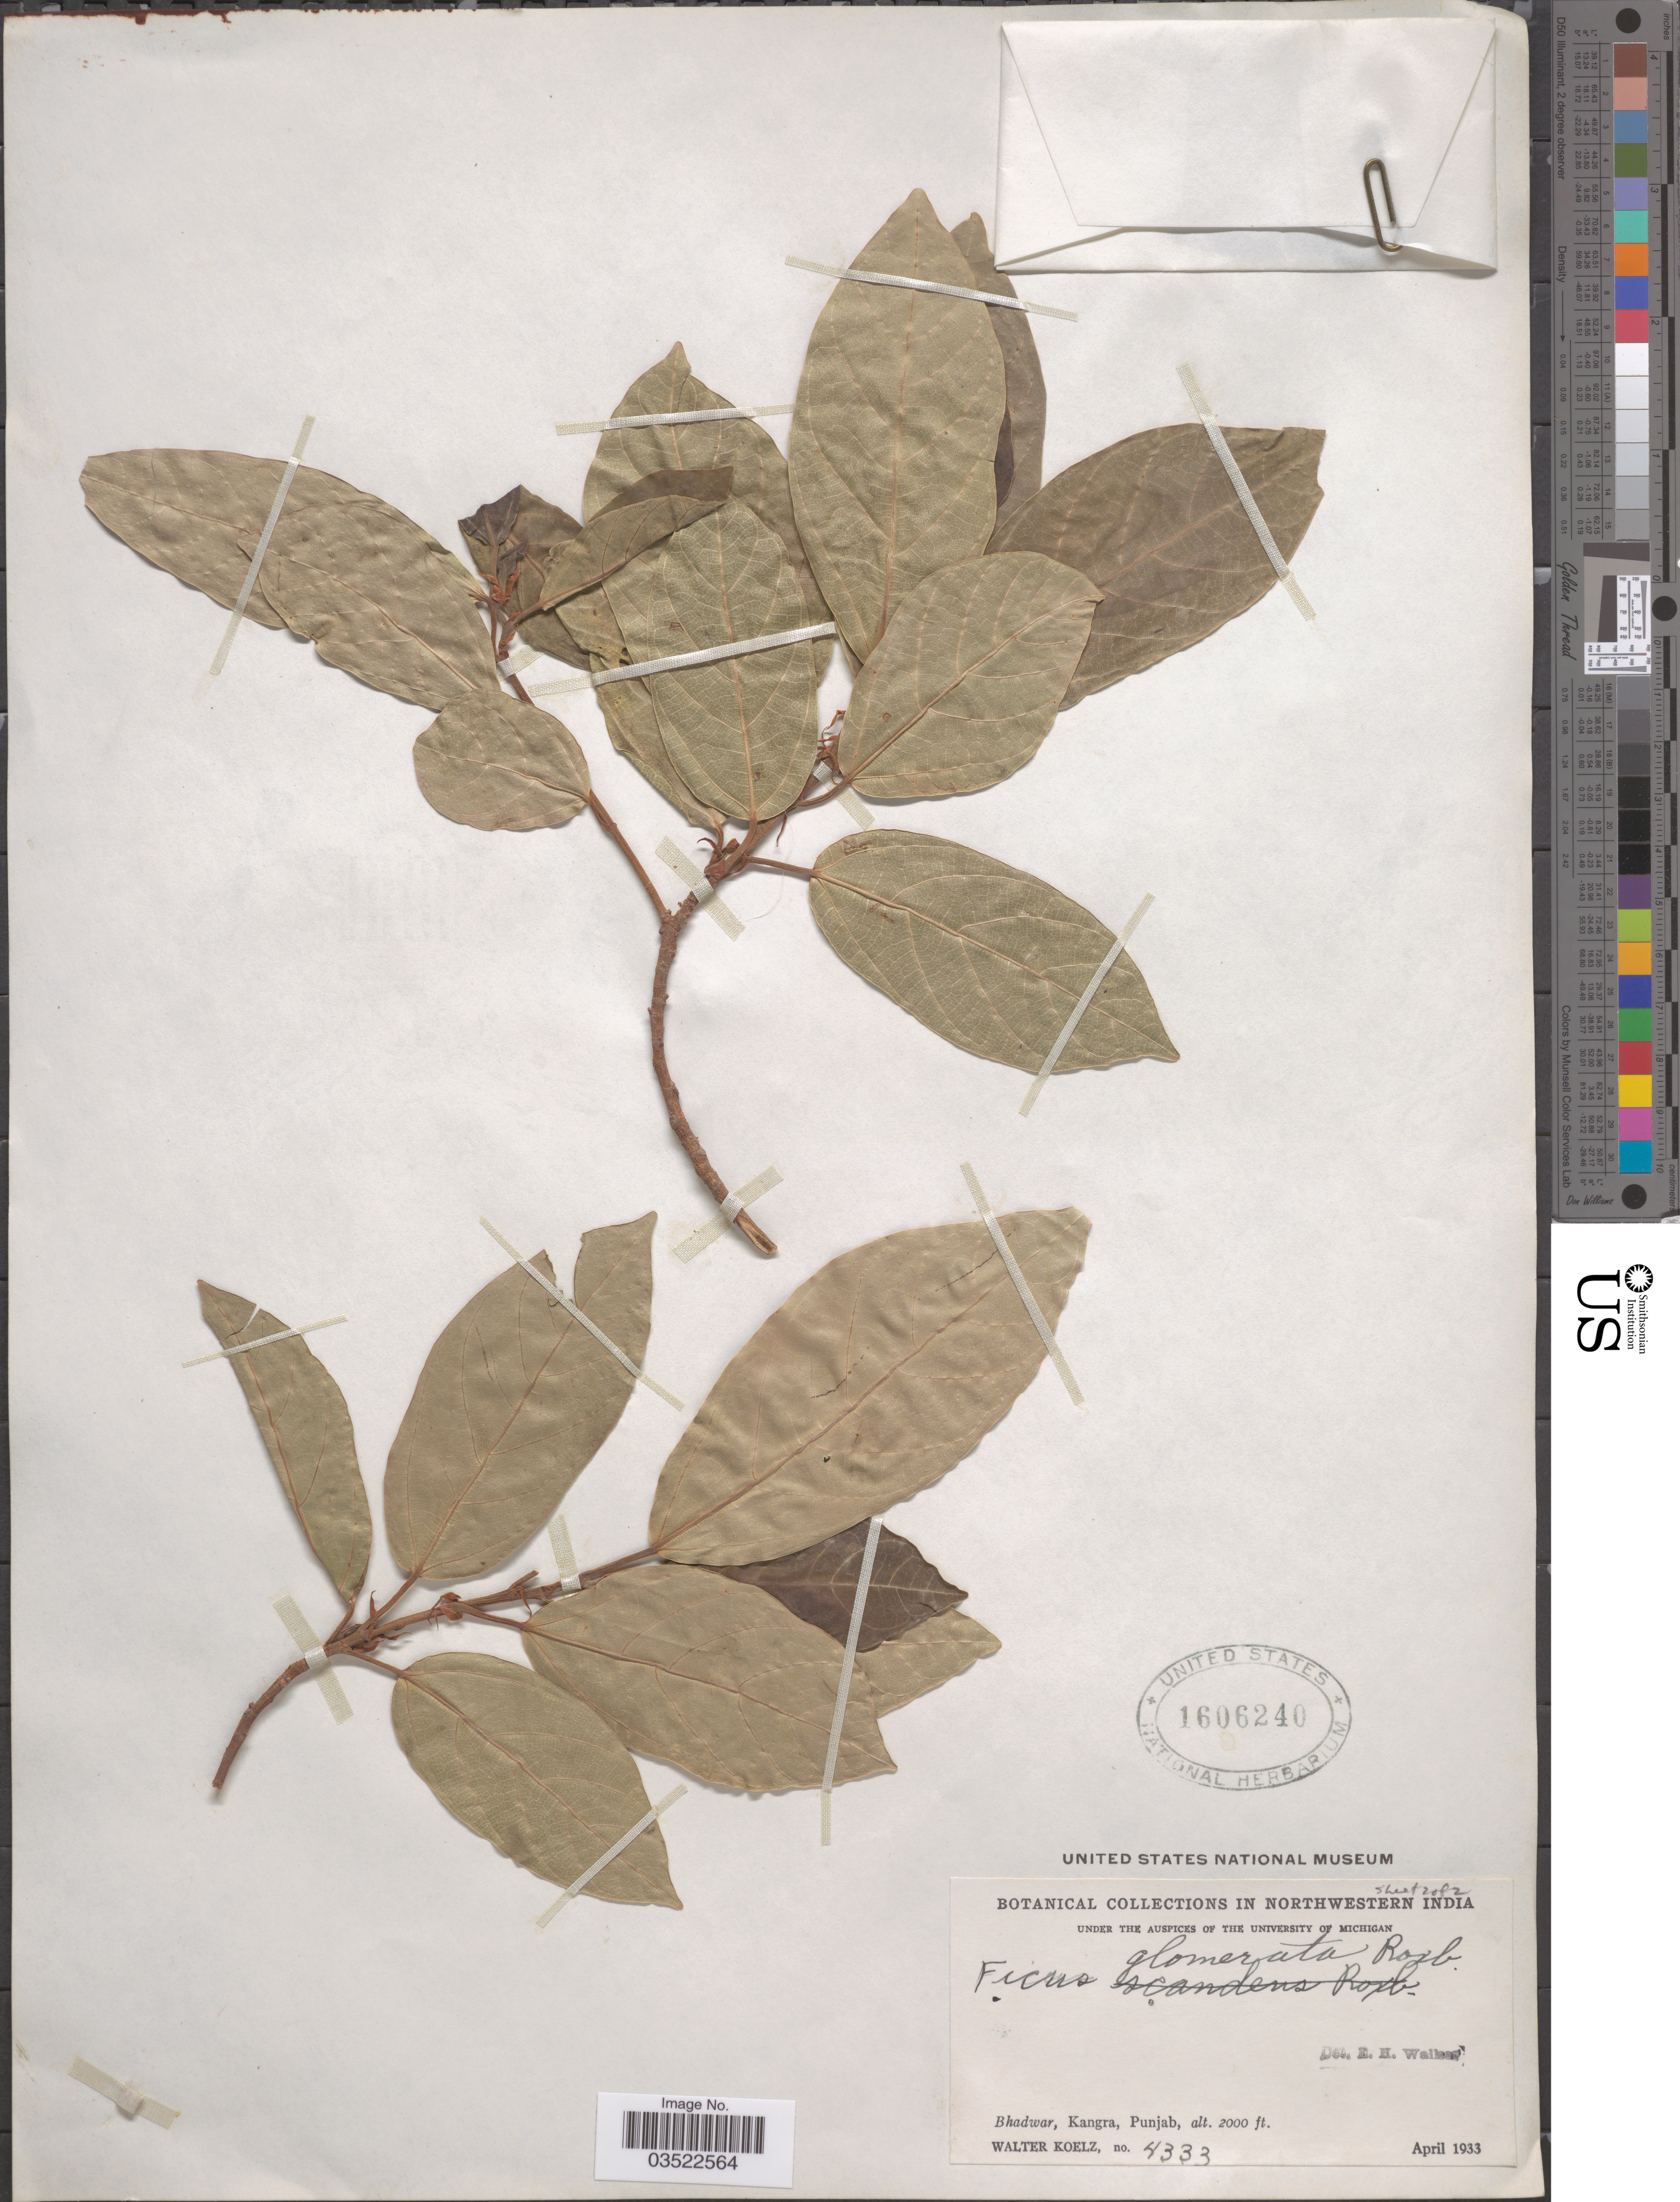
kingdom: Plantae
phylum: Tracheophyta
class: Magnoliopsida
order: Rosales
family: Moraceae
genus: Ficus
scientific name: Ficus racemosa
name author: L.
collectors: W. N. Koelz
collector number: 4333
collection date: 1933-04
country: India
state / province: Punjab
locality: Northwestern India. Bhadwar, Kangra.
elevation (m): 610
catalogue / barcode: US 1606240